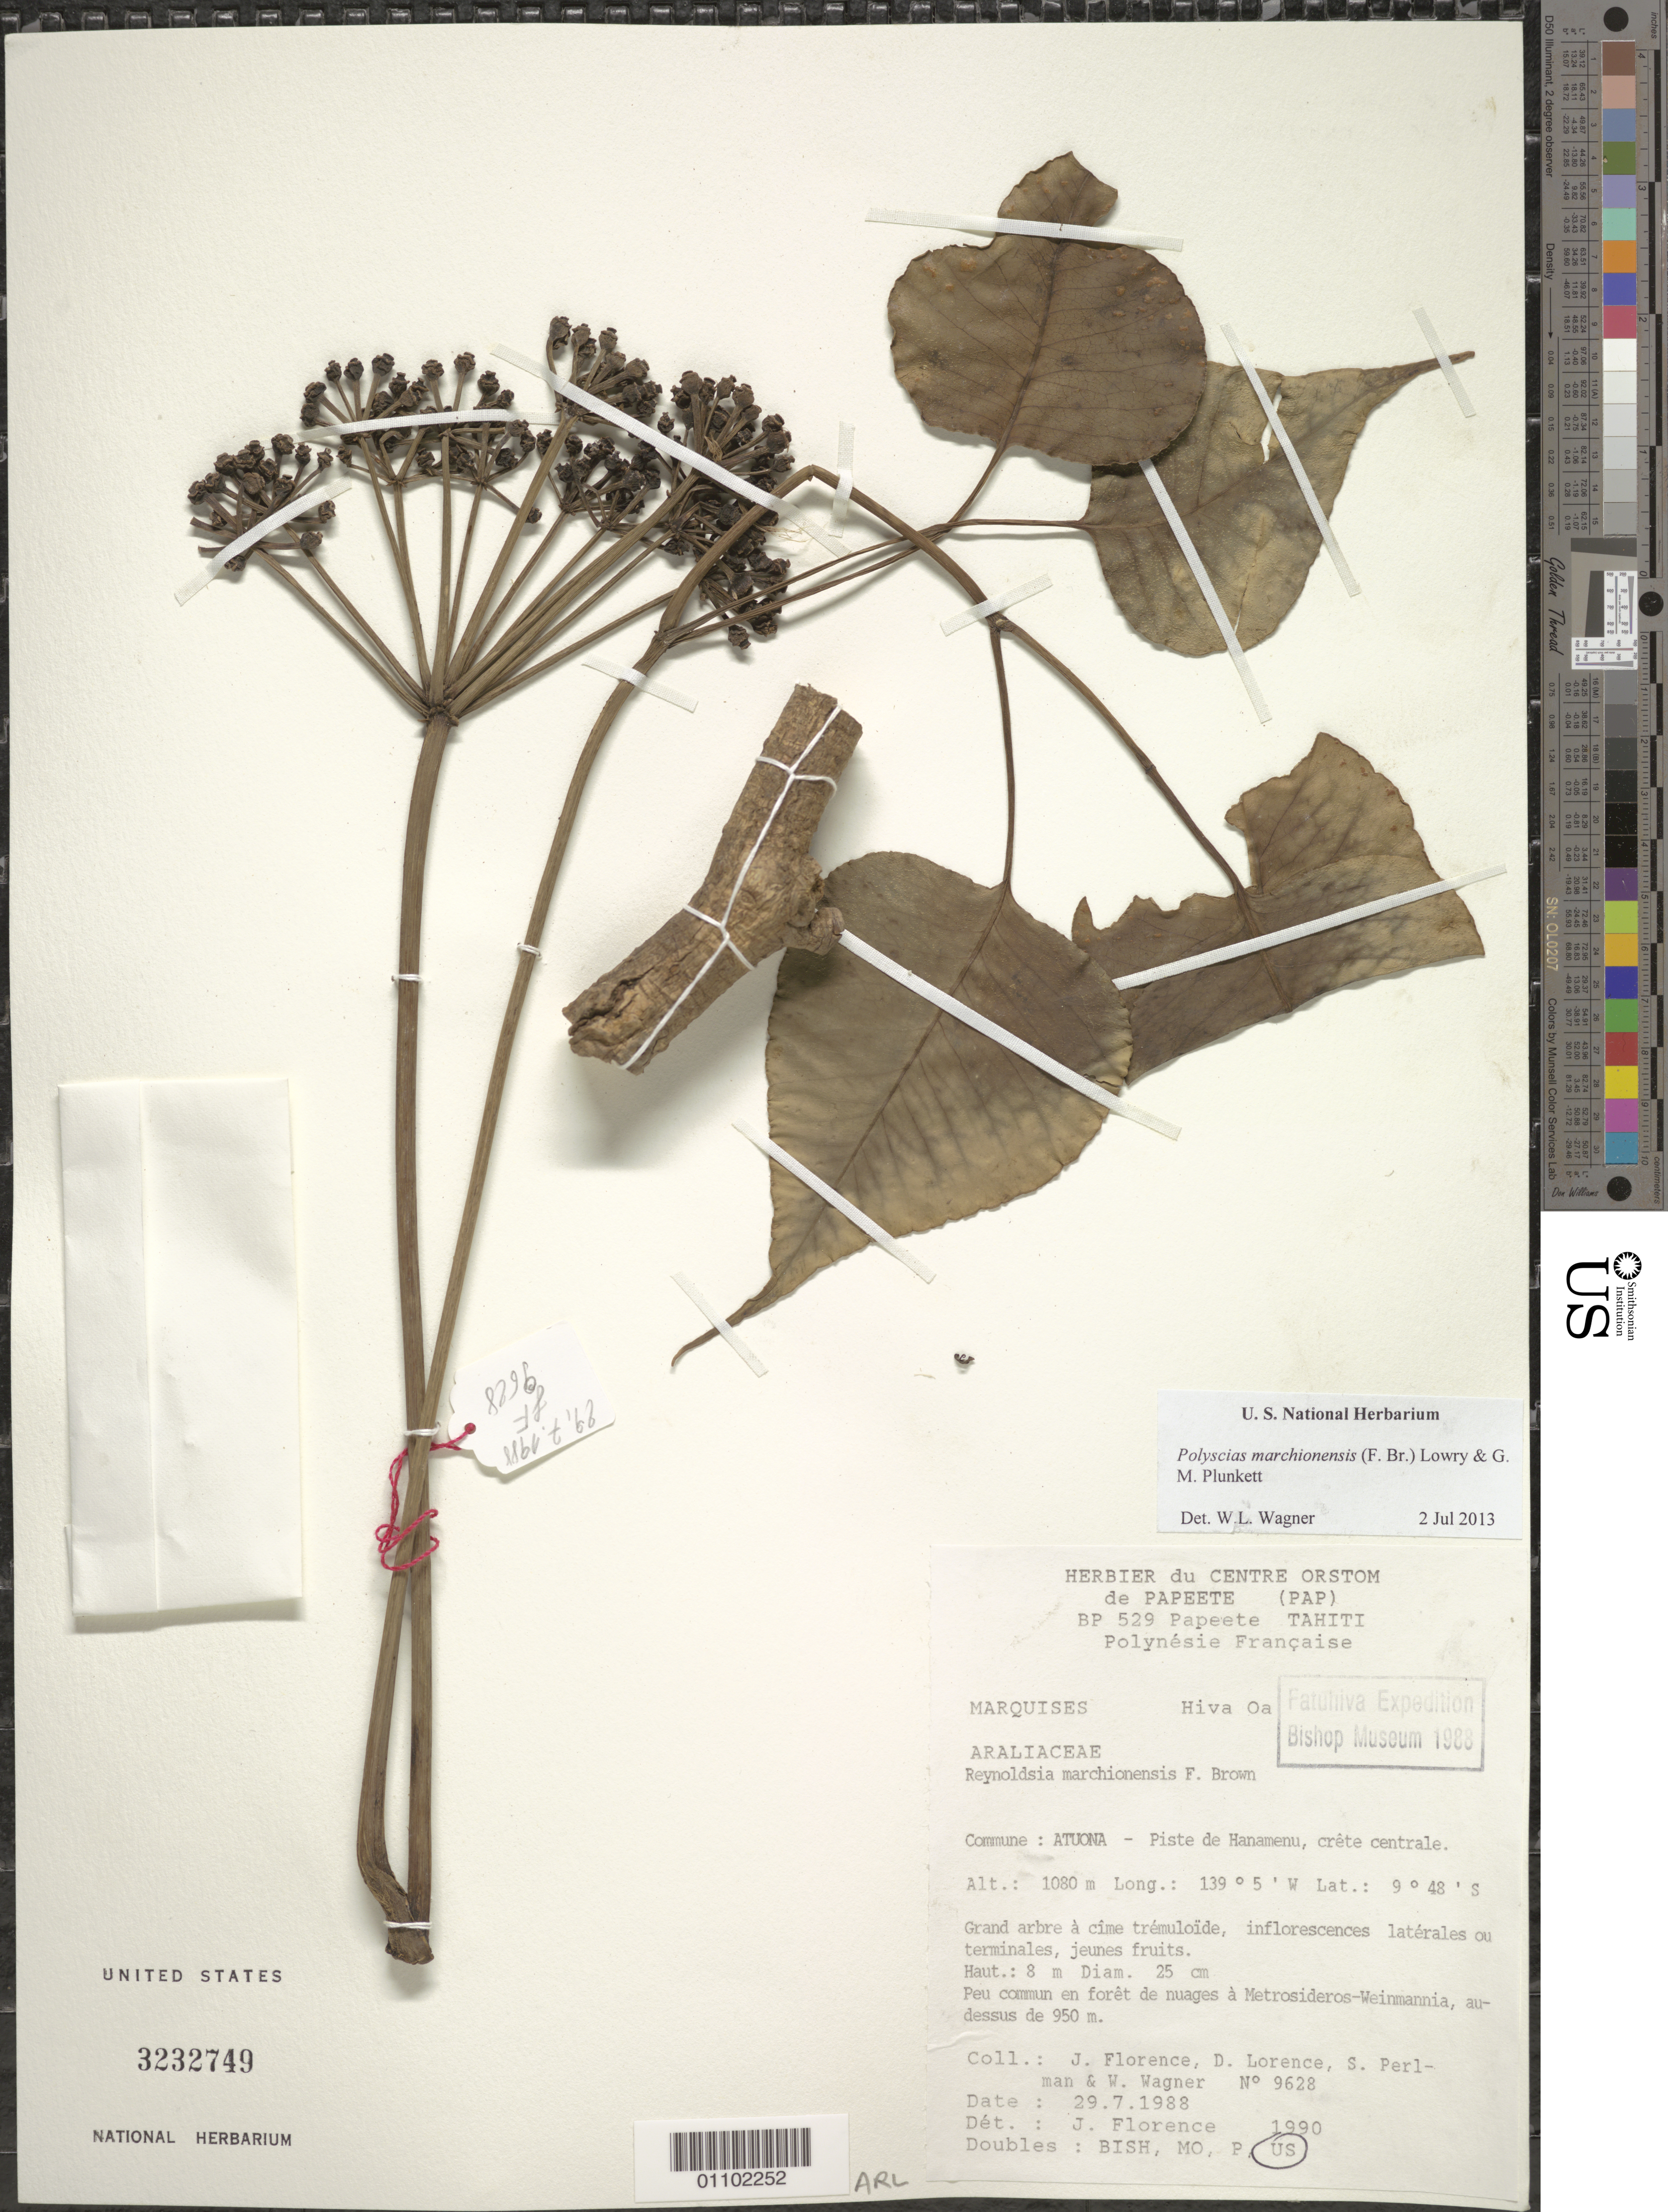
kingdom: Plantae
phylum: Tracheophyta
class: Magnoliopsida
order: Apiales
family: Araliaceae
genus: Polyscias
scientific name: Polyscias marchionensis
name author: (F. Br.) T.K. Lowery & G. M. Plunkett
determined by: Lorence, David H., (PTBG), National Tropical Botanical Garden (UNITED STATES)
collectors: J. Florence, D. Lorence, S. P. Perlman & W. L. Wagner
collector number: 9628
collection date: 1988-07-29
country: French Polynesia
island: Hiva Oa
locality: Atuona, piste de Hanamenu, crête centrale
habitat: Peu commun en forêt de nuages à Metrosideros-Weinmannia, au dessus de 950 m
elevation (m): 1080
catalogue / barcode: US 3232749